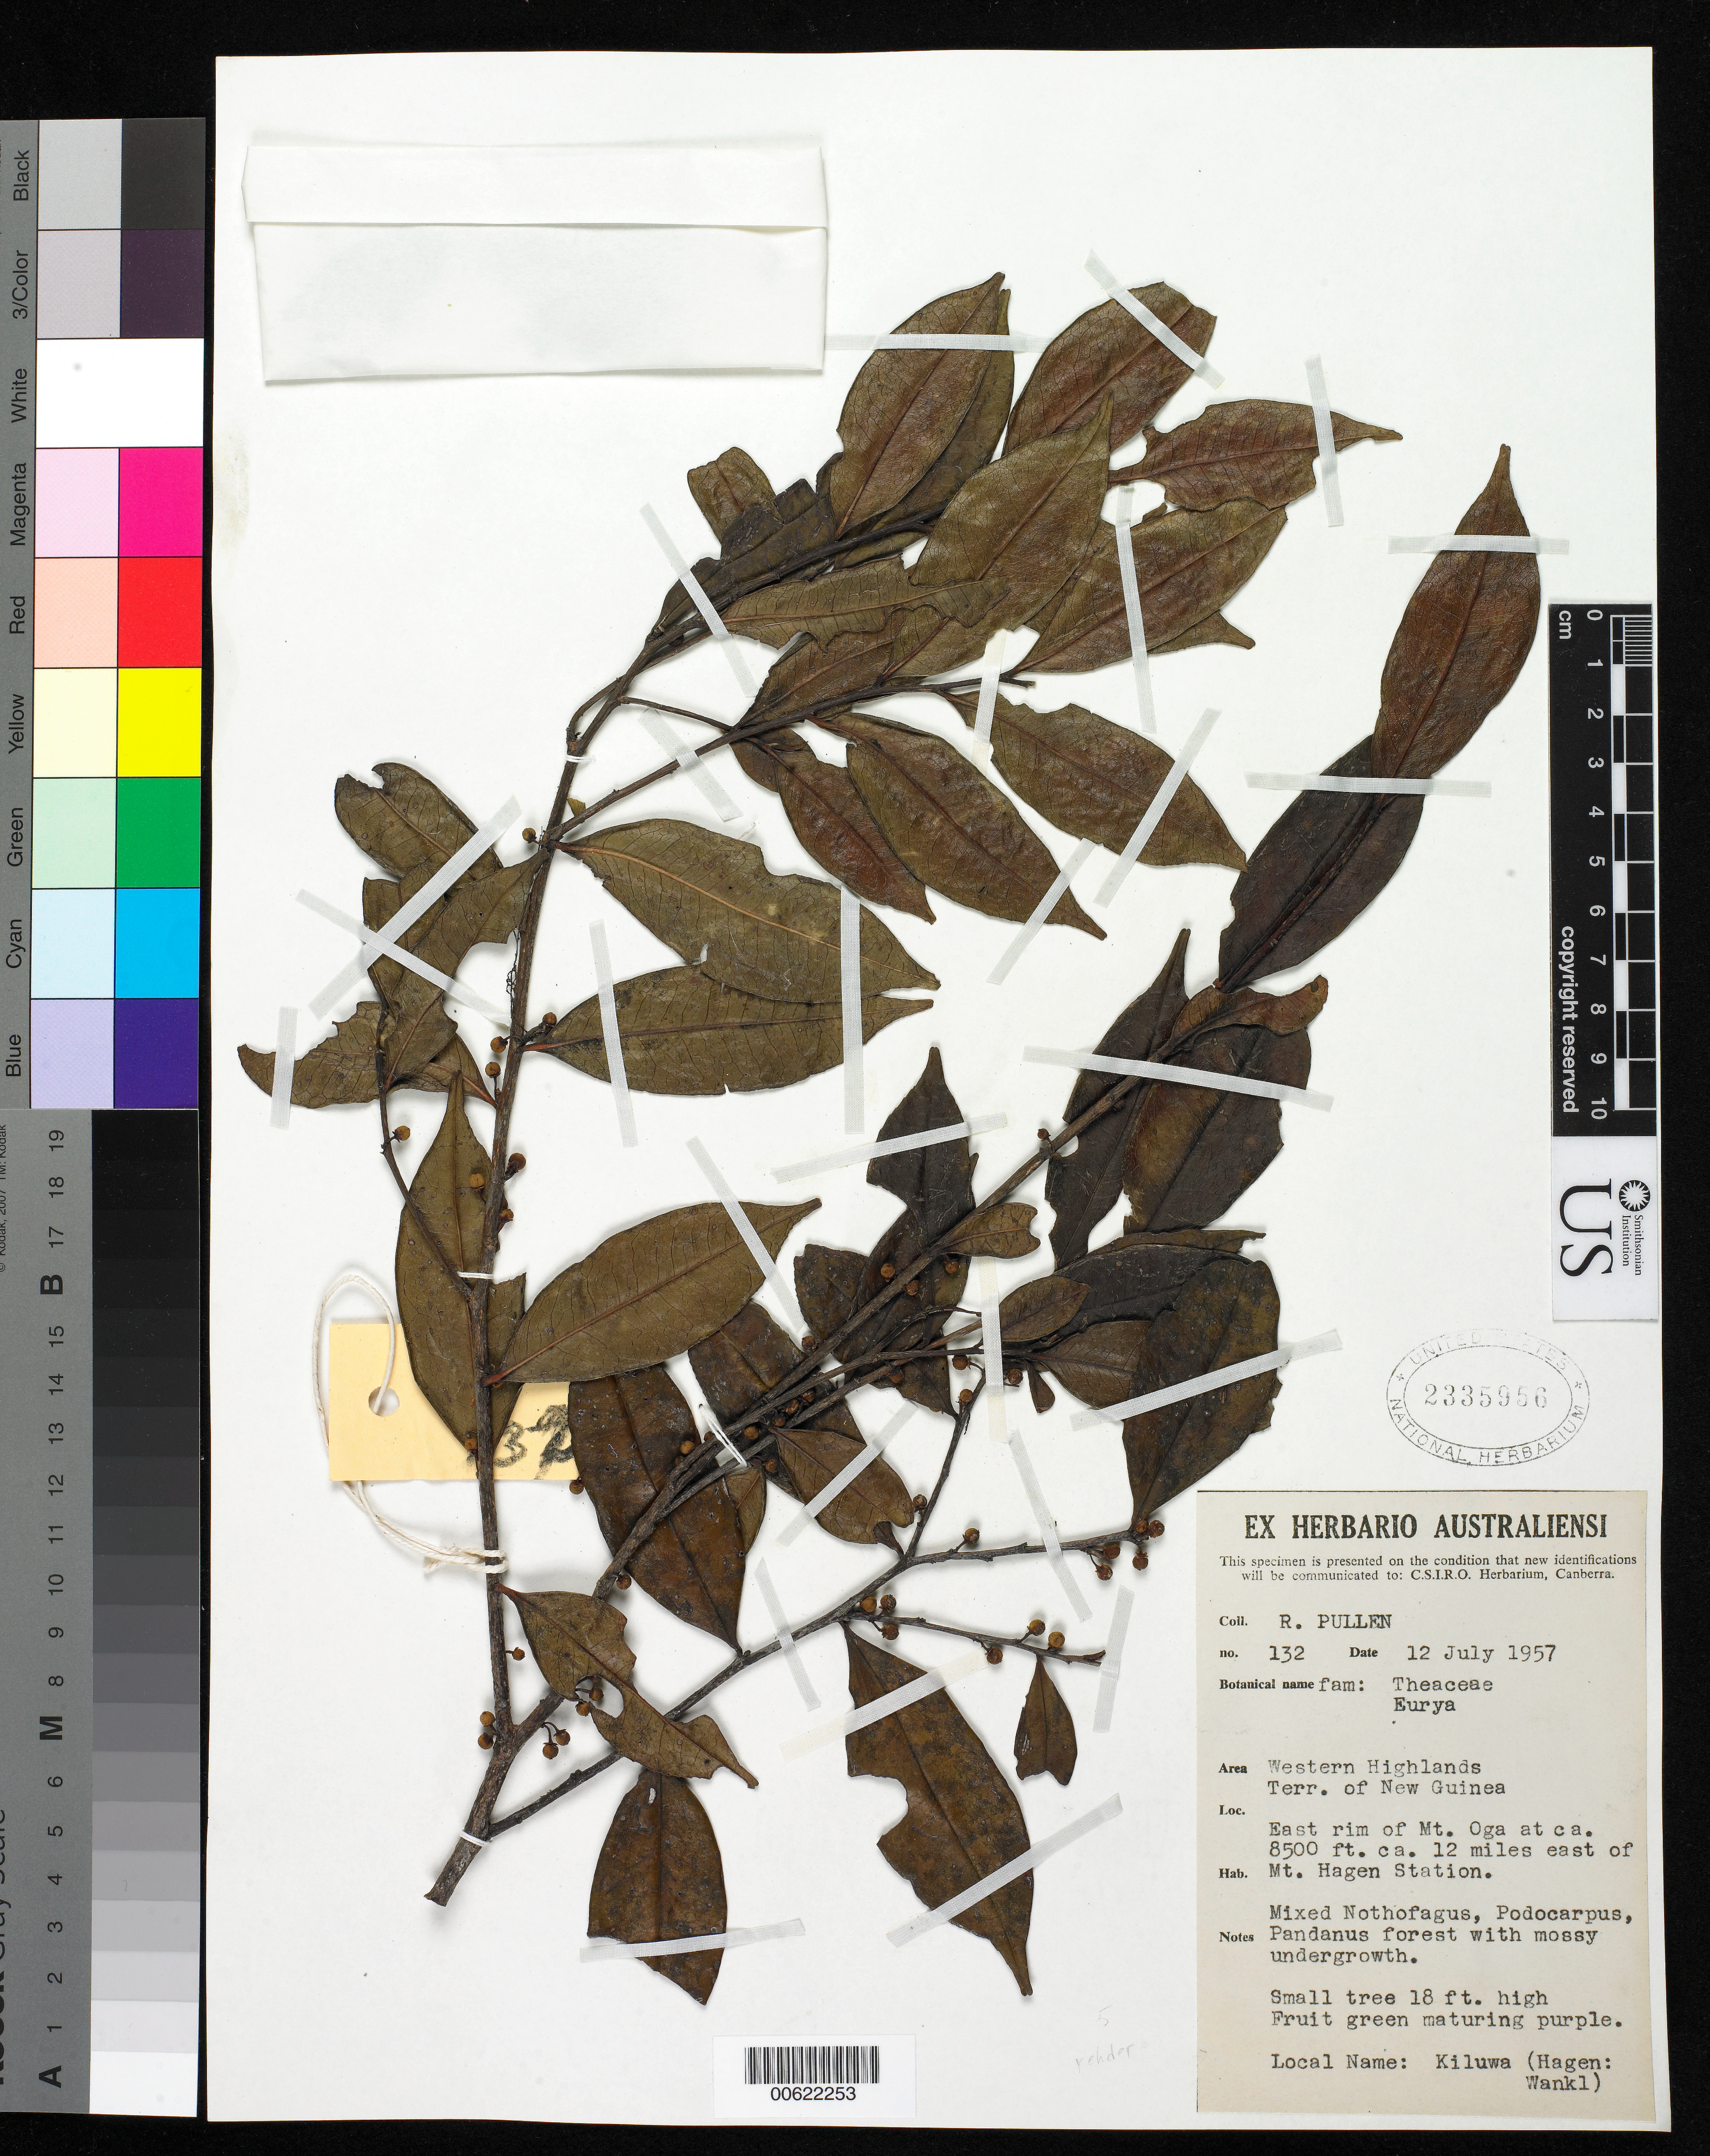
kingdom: Plantae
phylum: Tracheophyta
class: Magnoliopsida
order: Ericales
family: Pentaphylacaceae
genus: Eurya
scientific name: Eurya sp.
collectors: R. Pullen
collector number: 132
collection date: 1957-07-12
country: Papua New Guinea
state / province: Western Highlands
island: New Guinea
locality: East rim of Mt. Oga ca. 12 miles east of Mt. Hagen Station.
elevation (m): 2591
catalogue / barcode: US 2335956